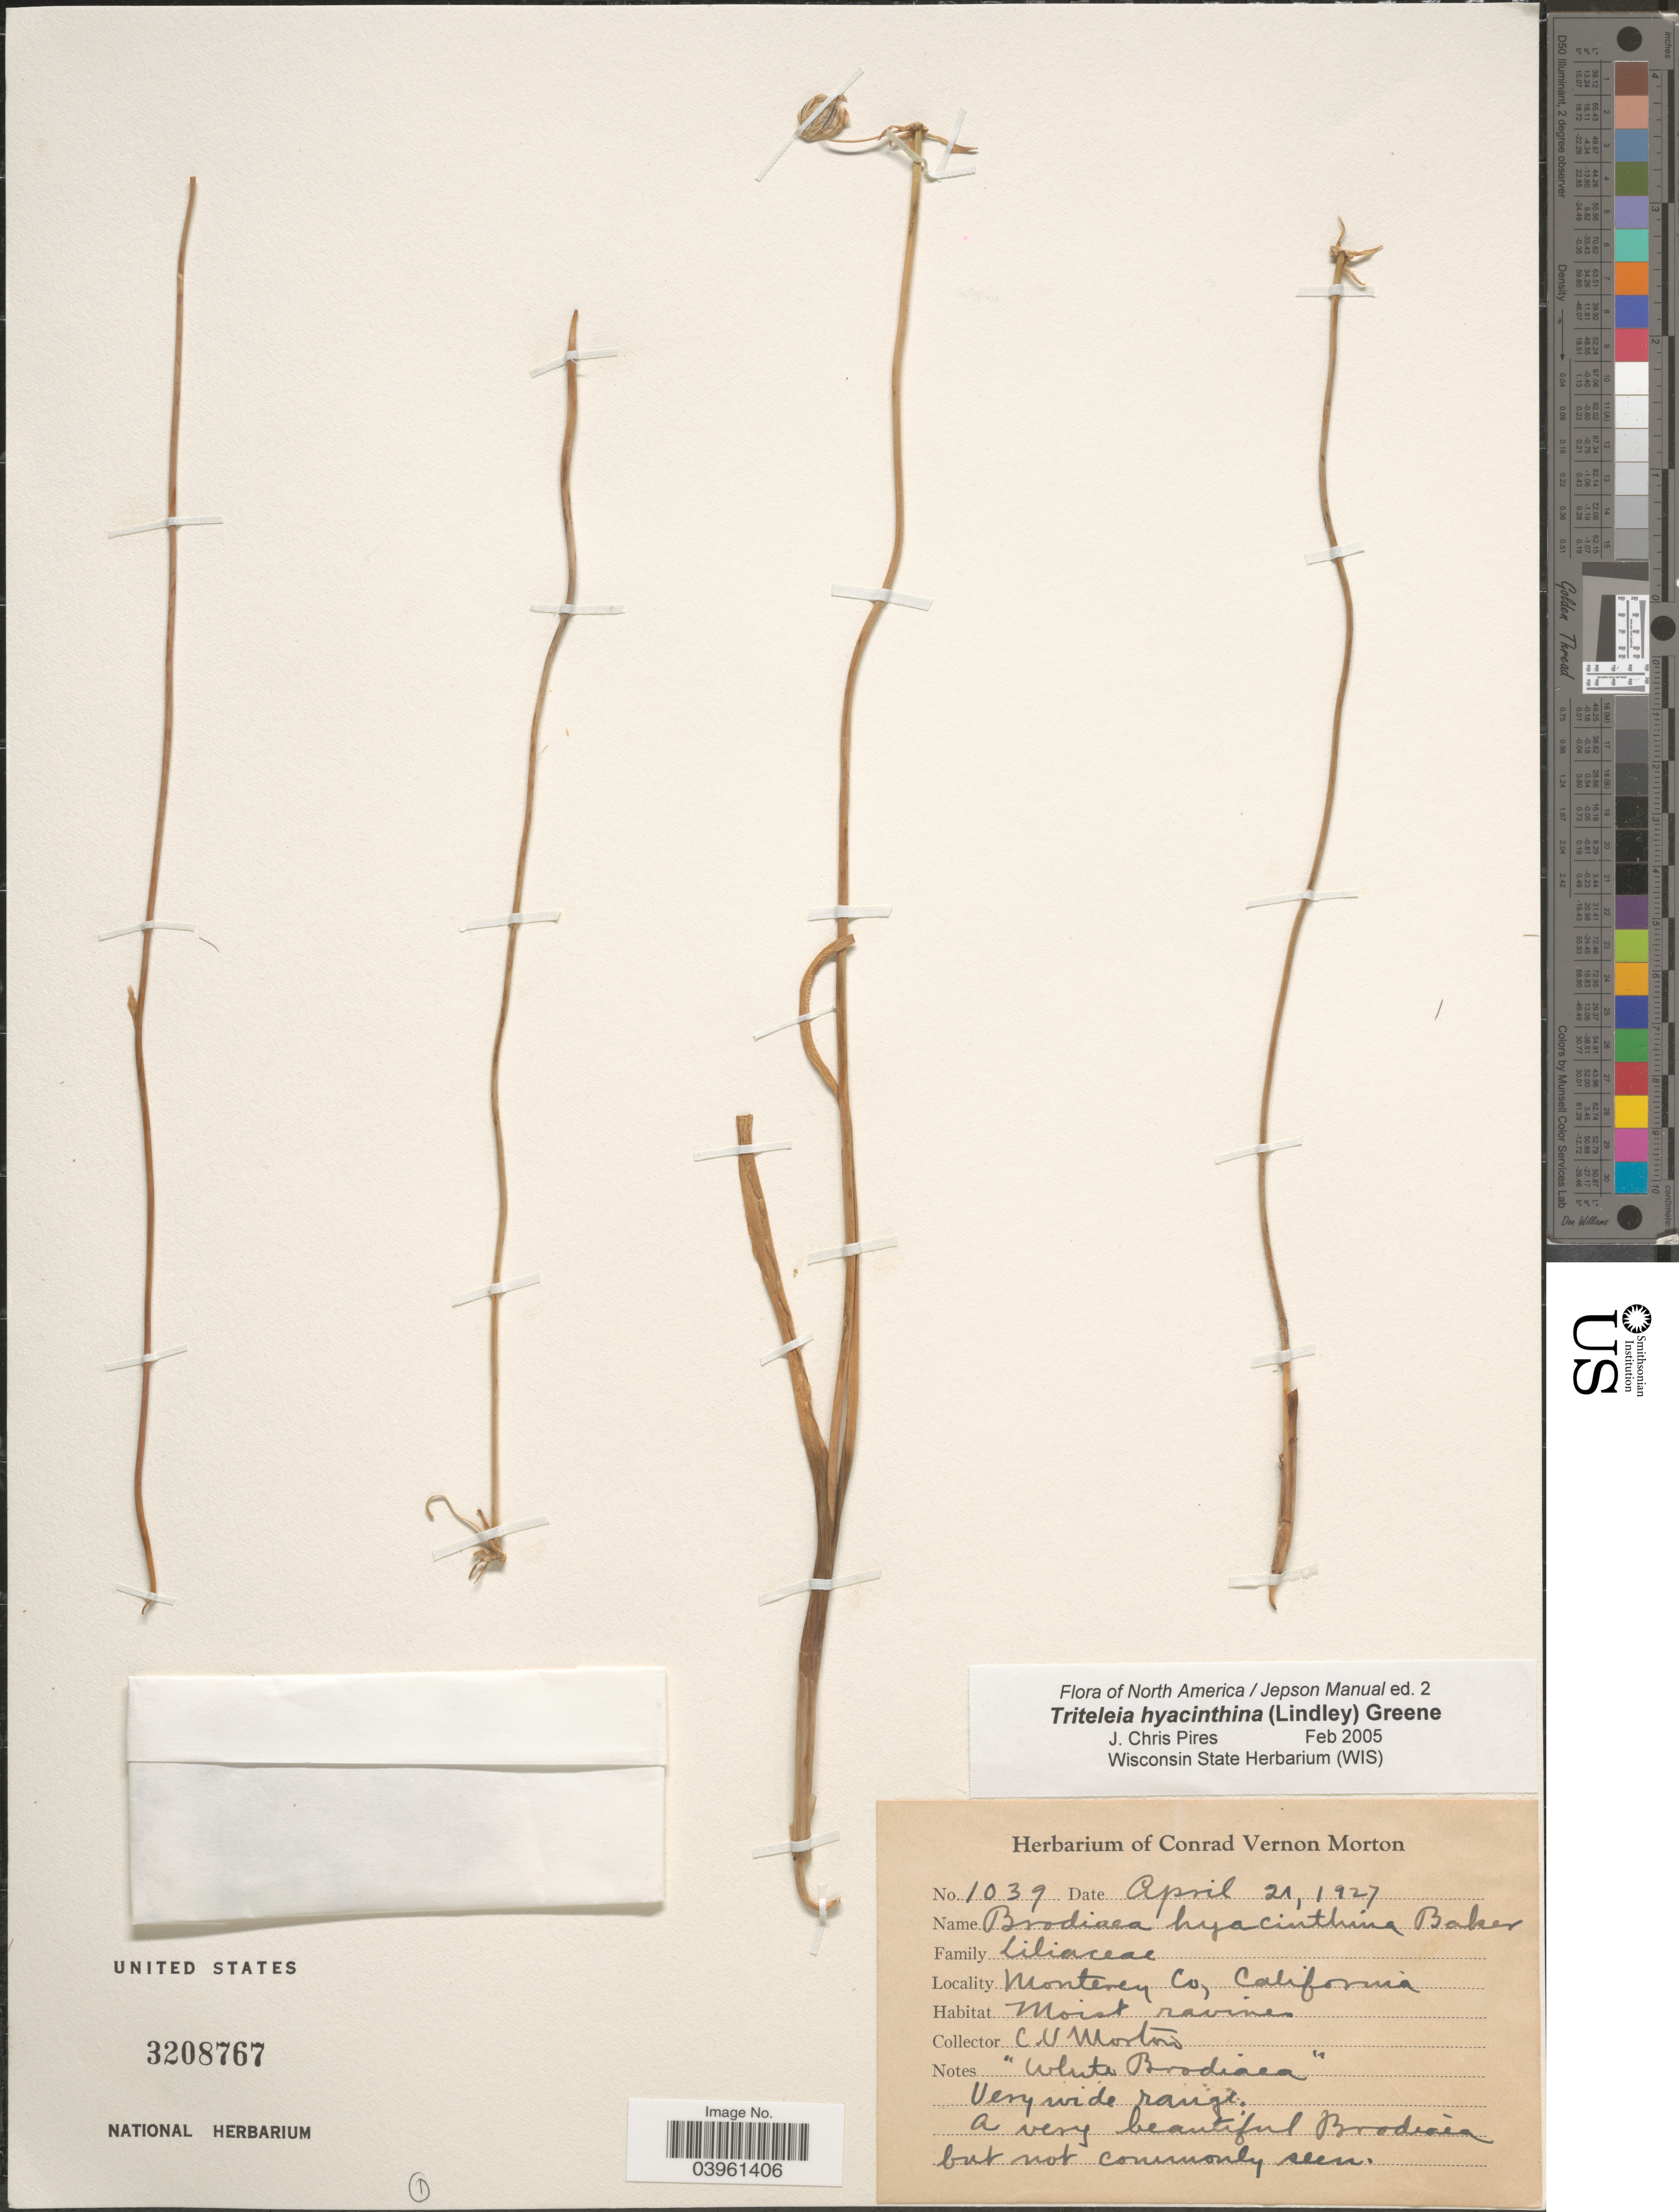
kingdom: Plantae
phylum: Tracheophyta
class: Liliopsida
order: Asparagales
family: Asparagaceae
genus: Triteleia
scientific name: Triteleia hyacinthina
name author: (Lindl.) Greene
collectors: C. V. Morton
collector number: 1039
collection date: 1927-04-21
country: United States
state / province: California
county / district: Monterey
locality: Monterey Co.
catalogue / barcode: US 3208767